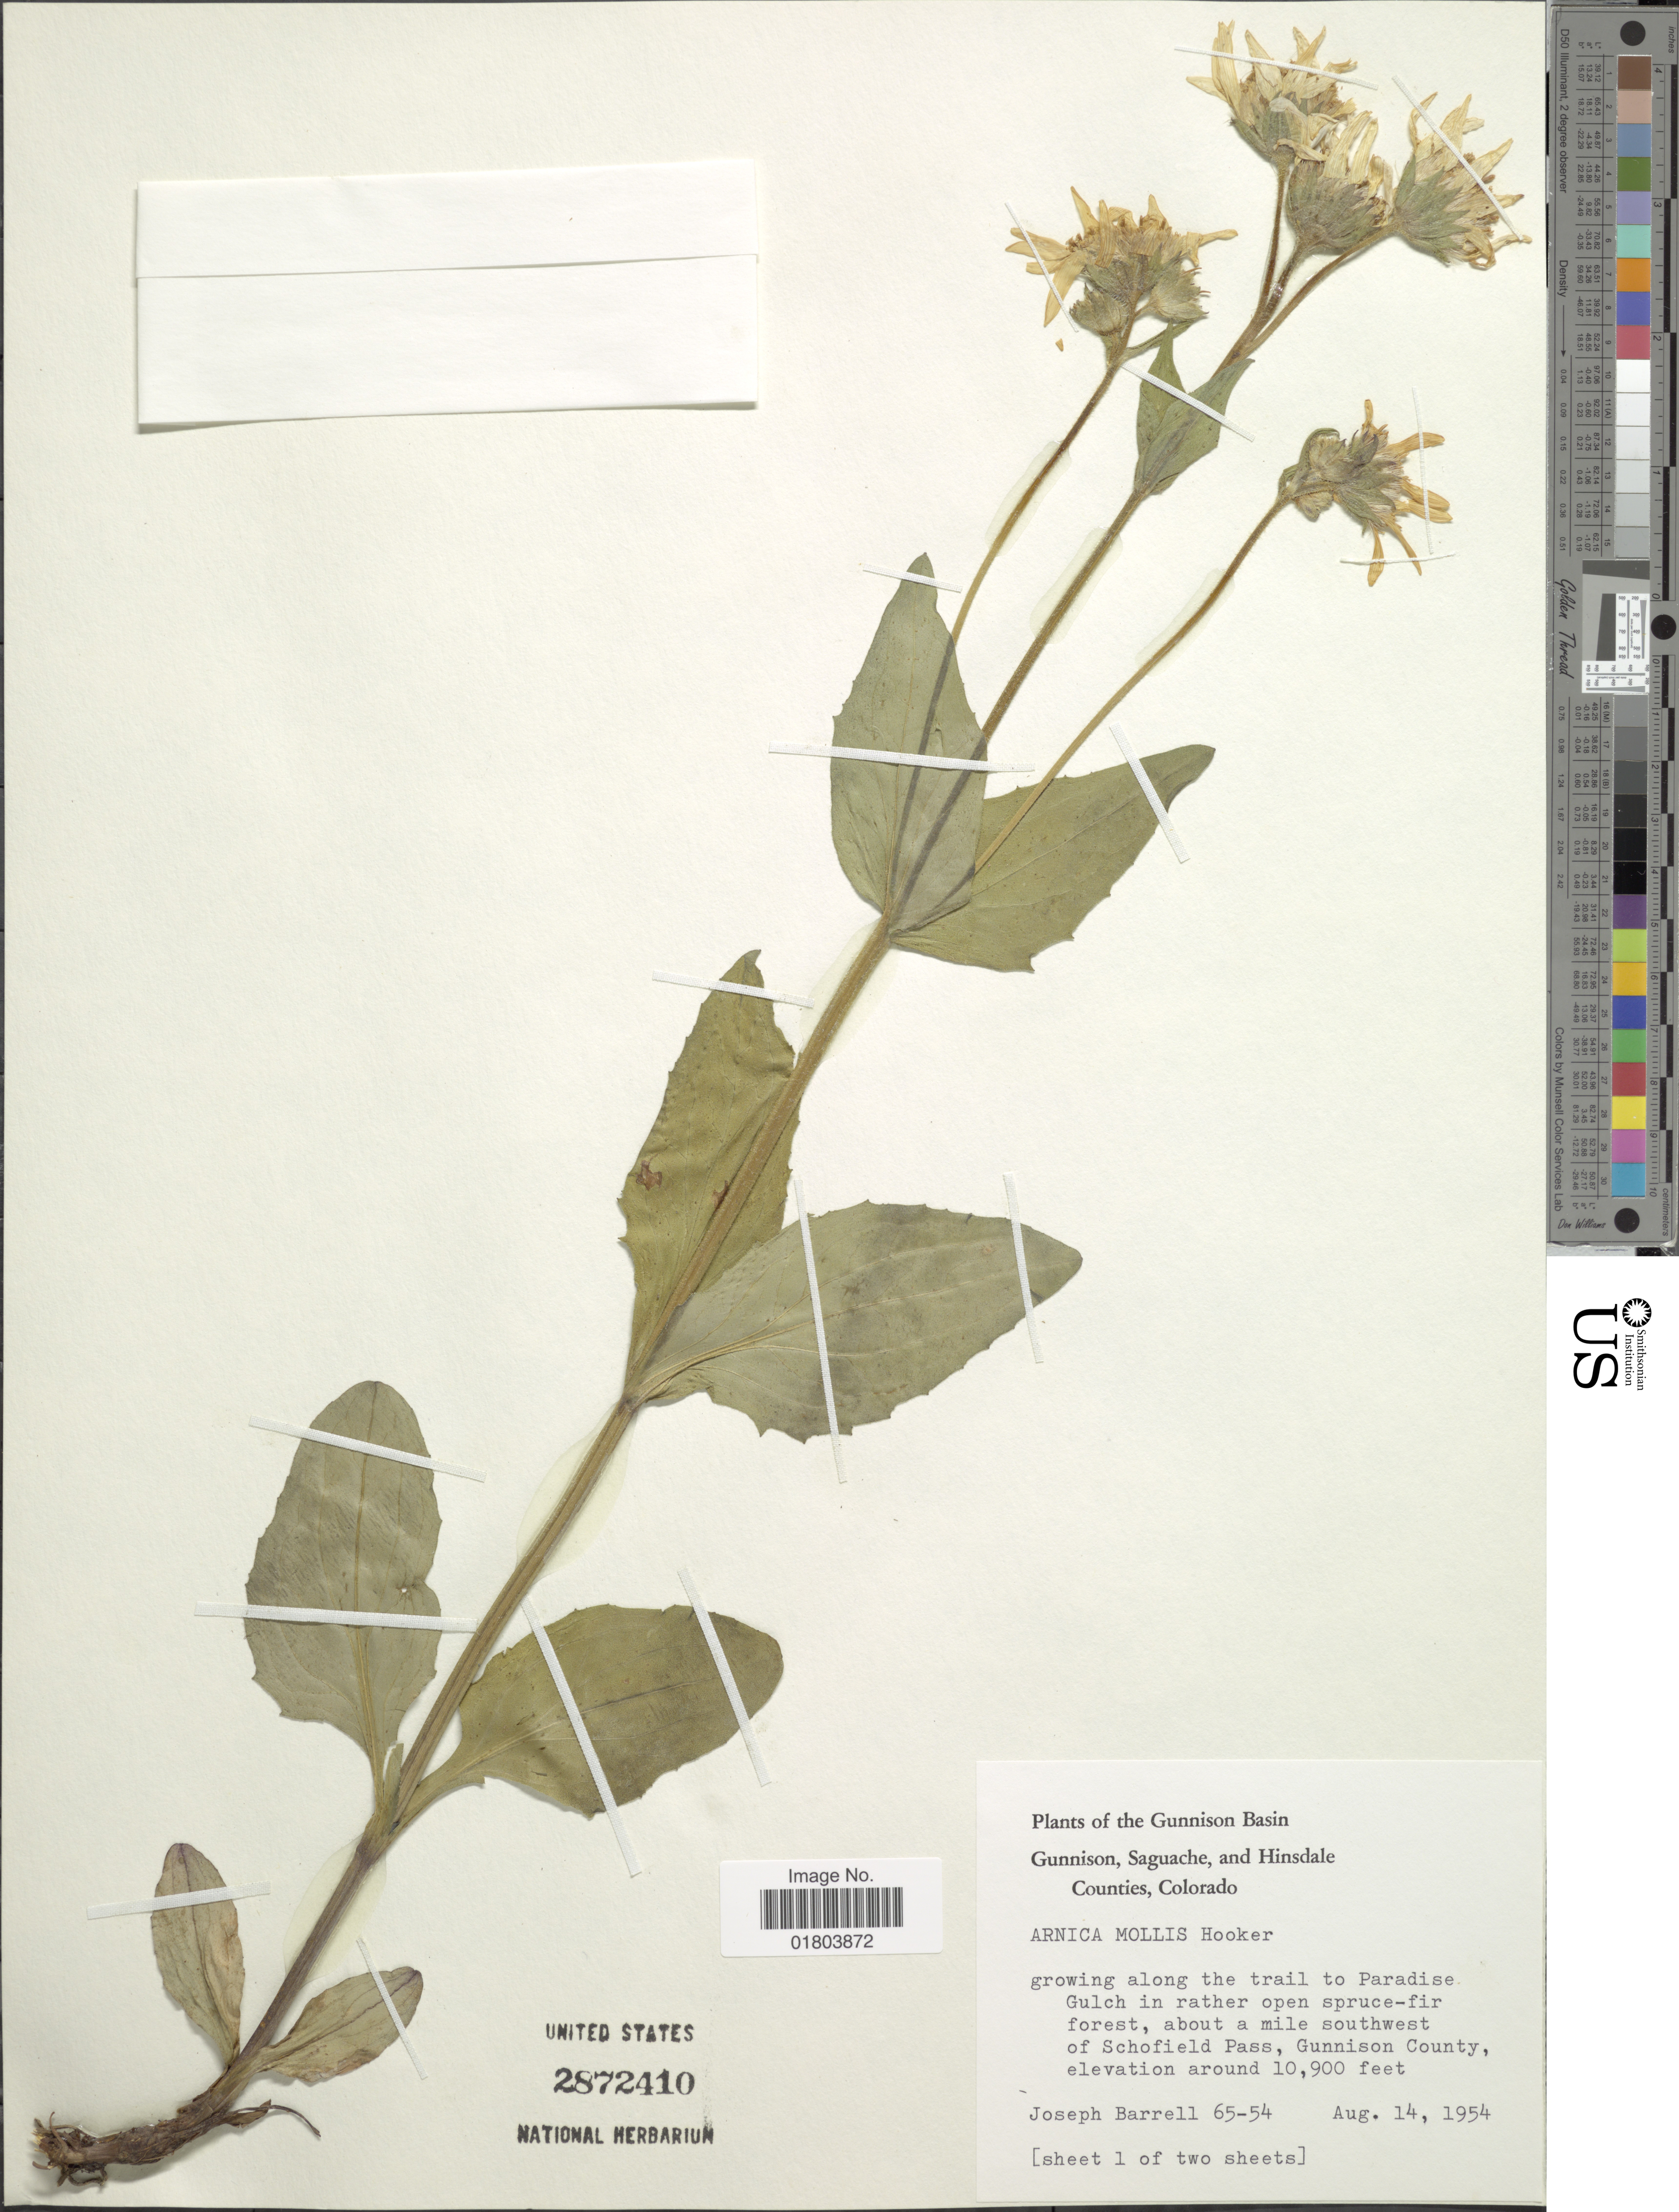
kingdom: Plantae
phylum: Tracheophyta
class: Magnoliopsida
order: Asterales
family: Asteraceae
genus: Arnica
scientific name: Arnica mollis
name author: Hook.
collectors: J. Barrell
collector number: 65-54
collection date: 1954-08-14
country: United States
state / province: Colorado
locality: The Gunnison Basin Gunnison, Saguache, and Hinsdale Counties, growing along the trail to Paradise Gulch in rather open spruce-fir forest, about a mile southwest of Schofield Pass, Gunnison County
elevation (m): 3322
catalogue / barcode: US 2872410